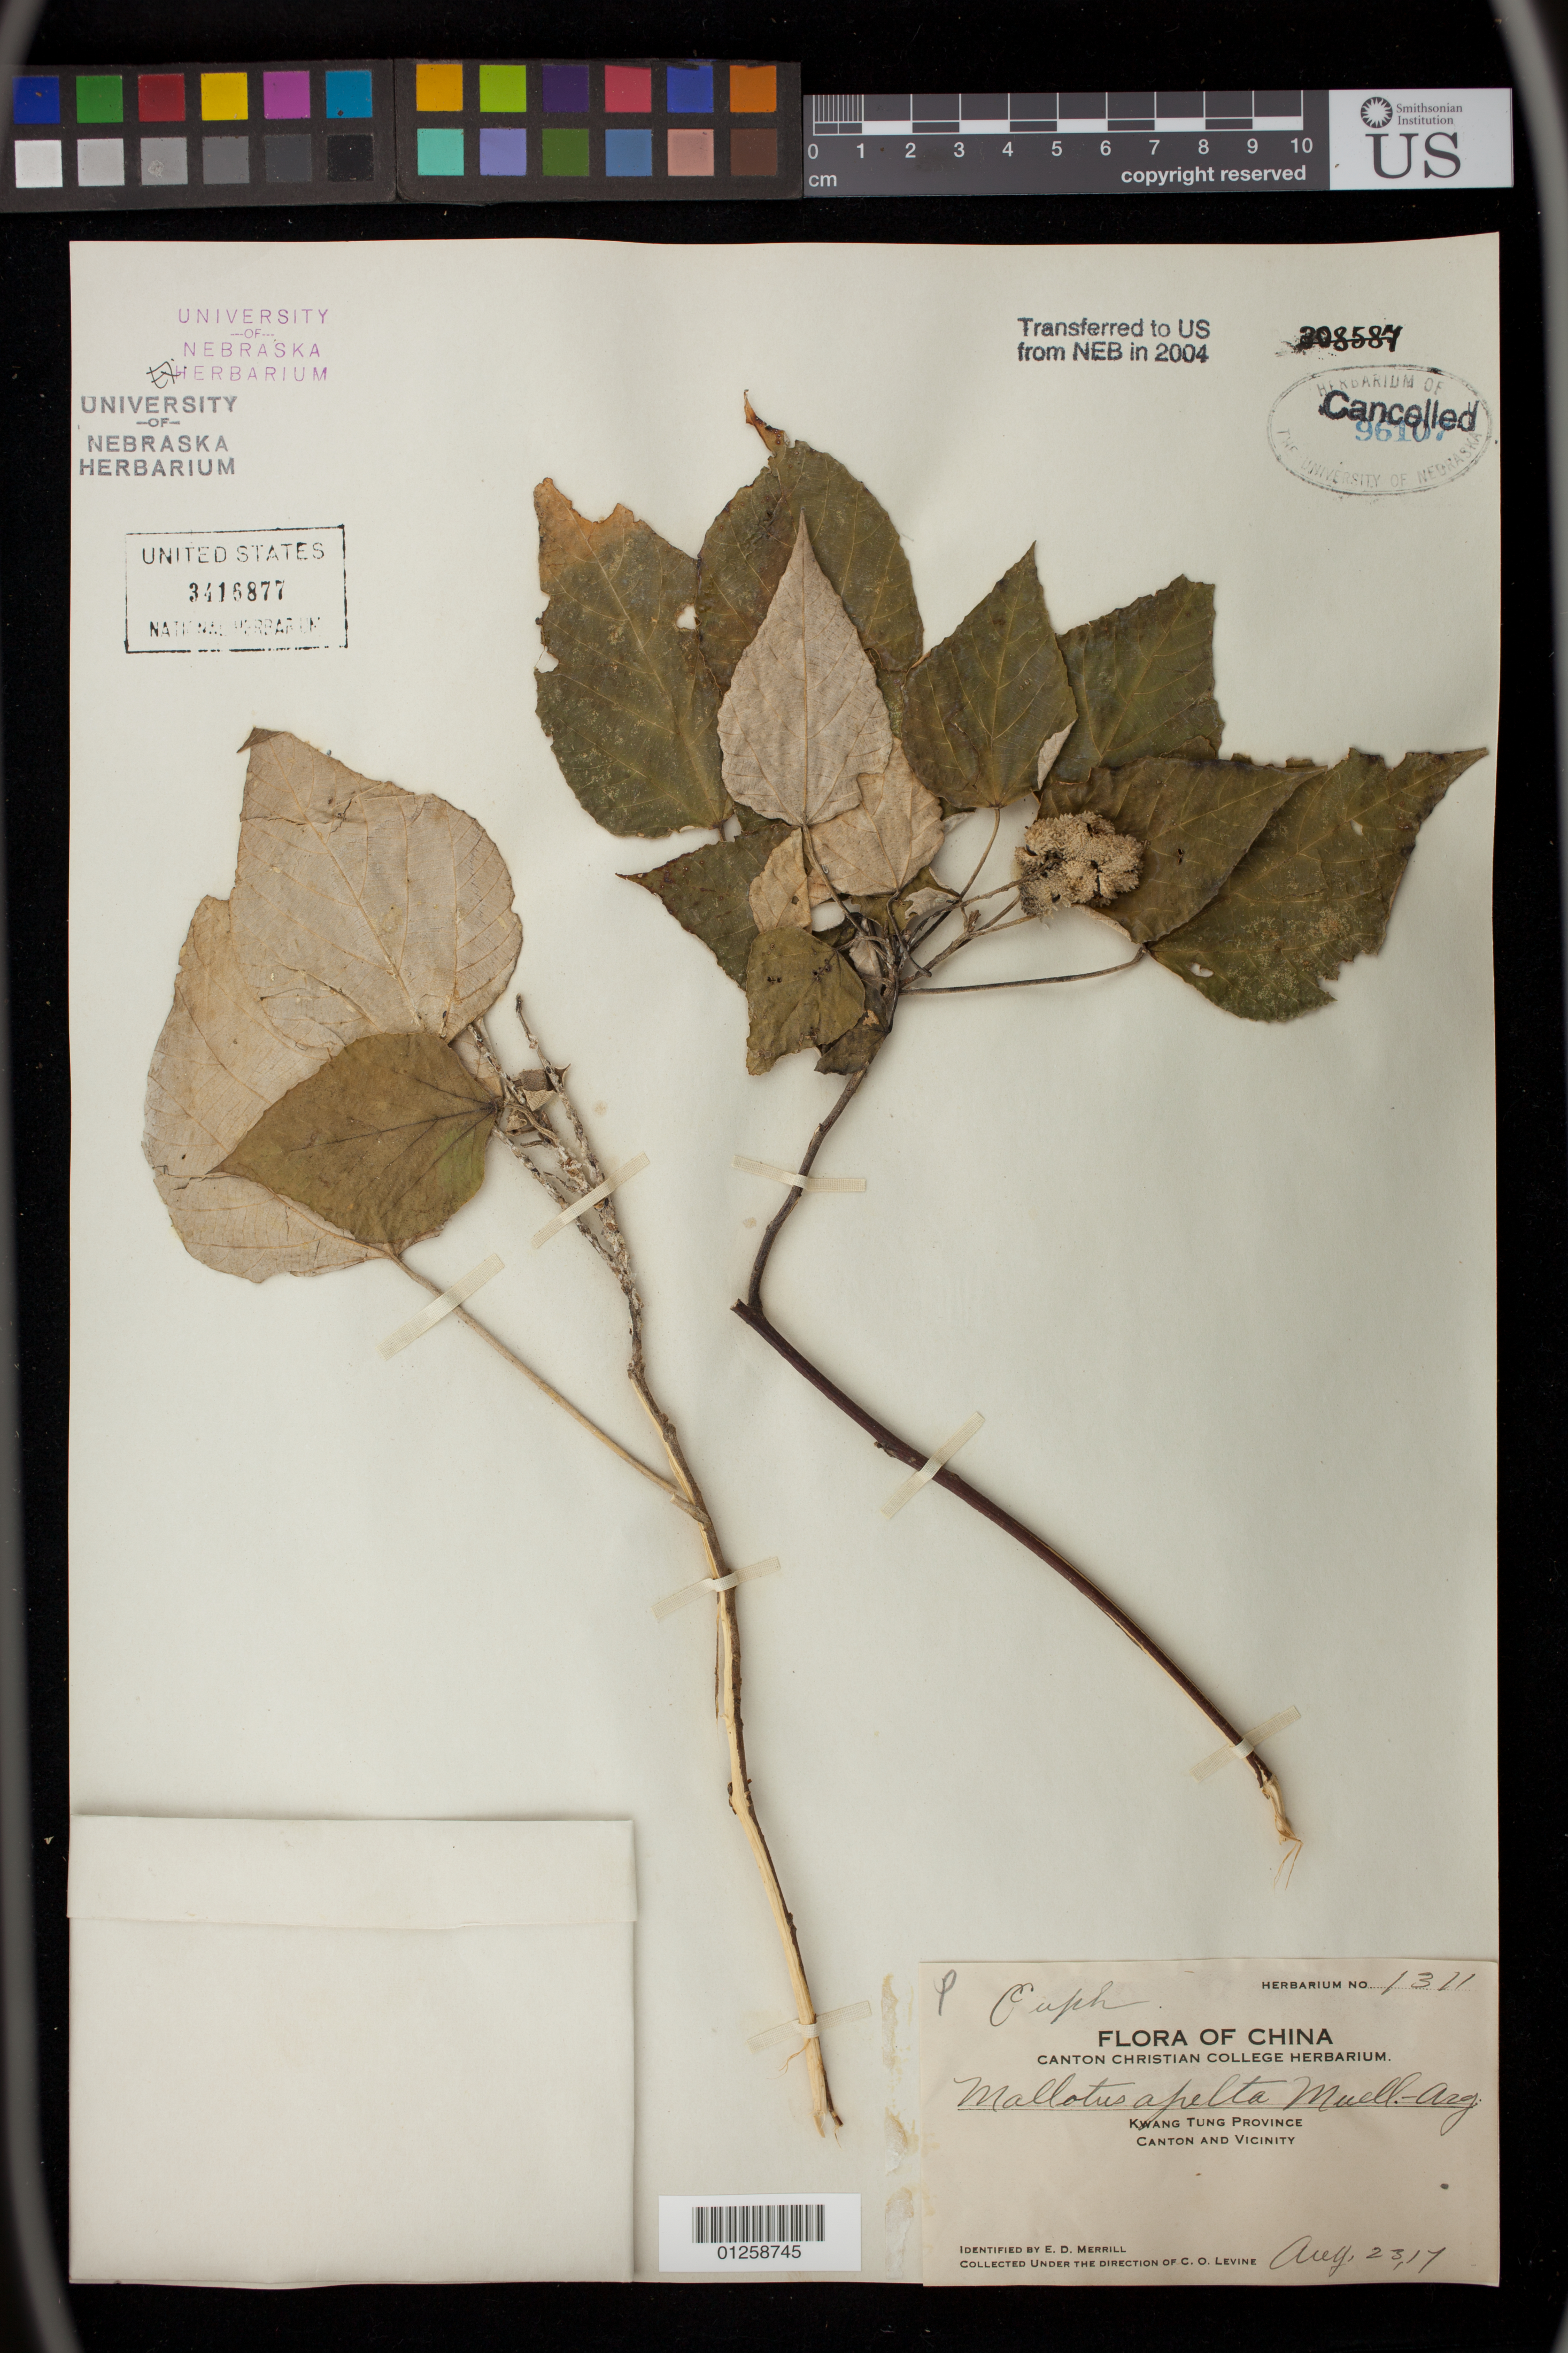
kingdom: Plantae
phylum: Tracheophyta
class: Magnoliopsida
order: Malpighiales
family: Euphorbiaceae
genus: Mallotus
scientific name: Mallotus apelta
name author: (Lour.) Müll. Arg.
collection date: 1917-08-23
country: China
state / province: Guangdong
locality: Canton and Vicinity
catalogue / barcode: US 3416877